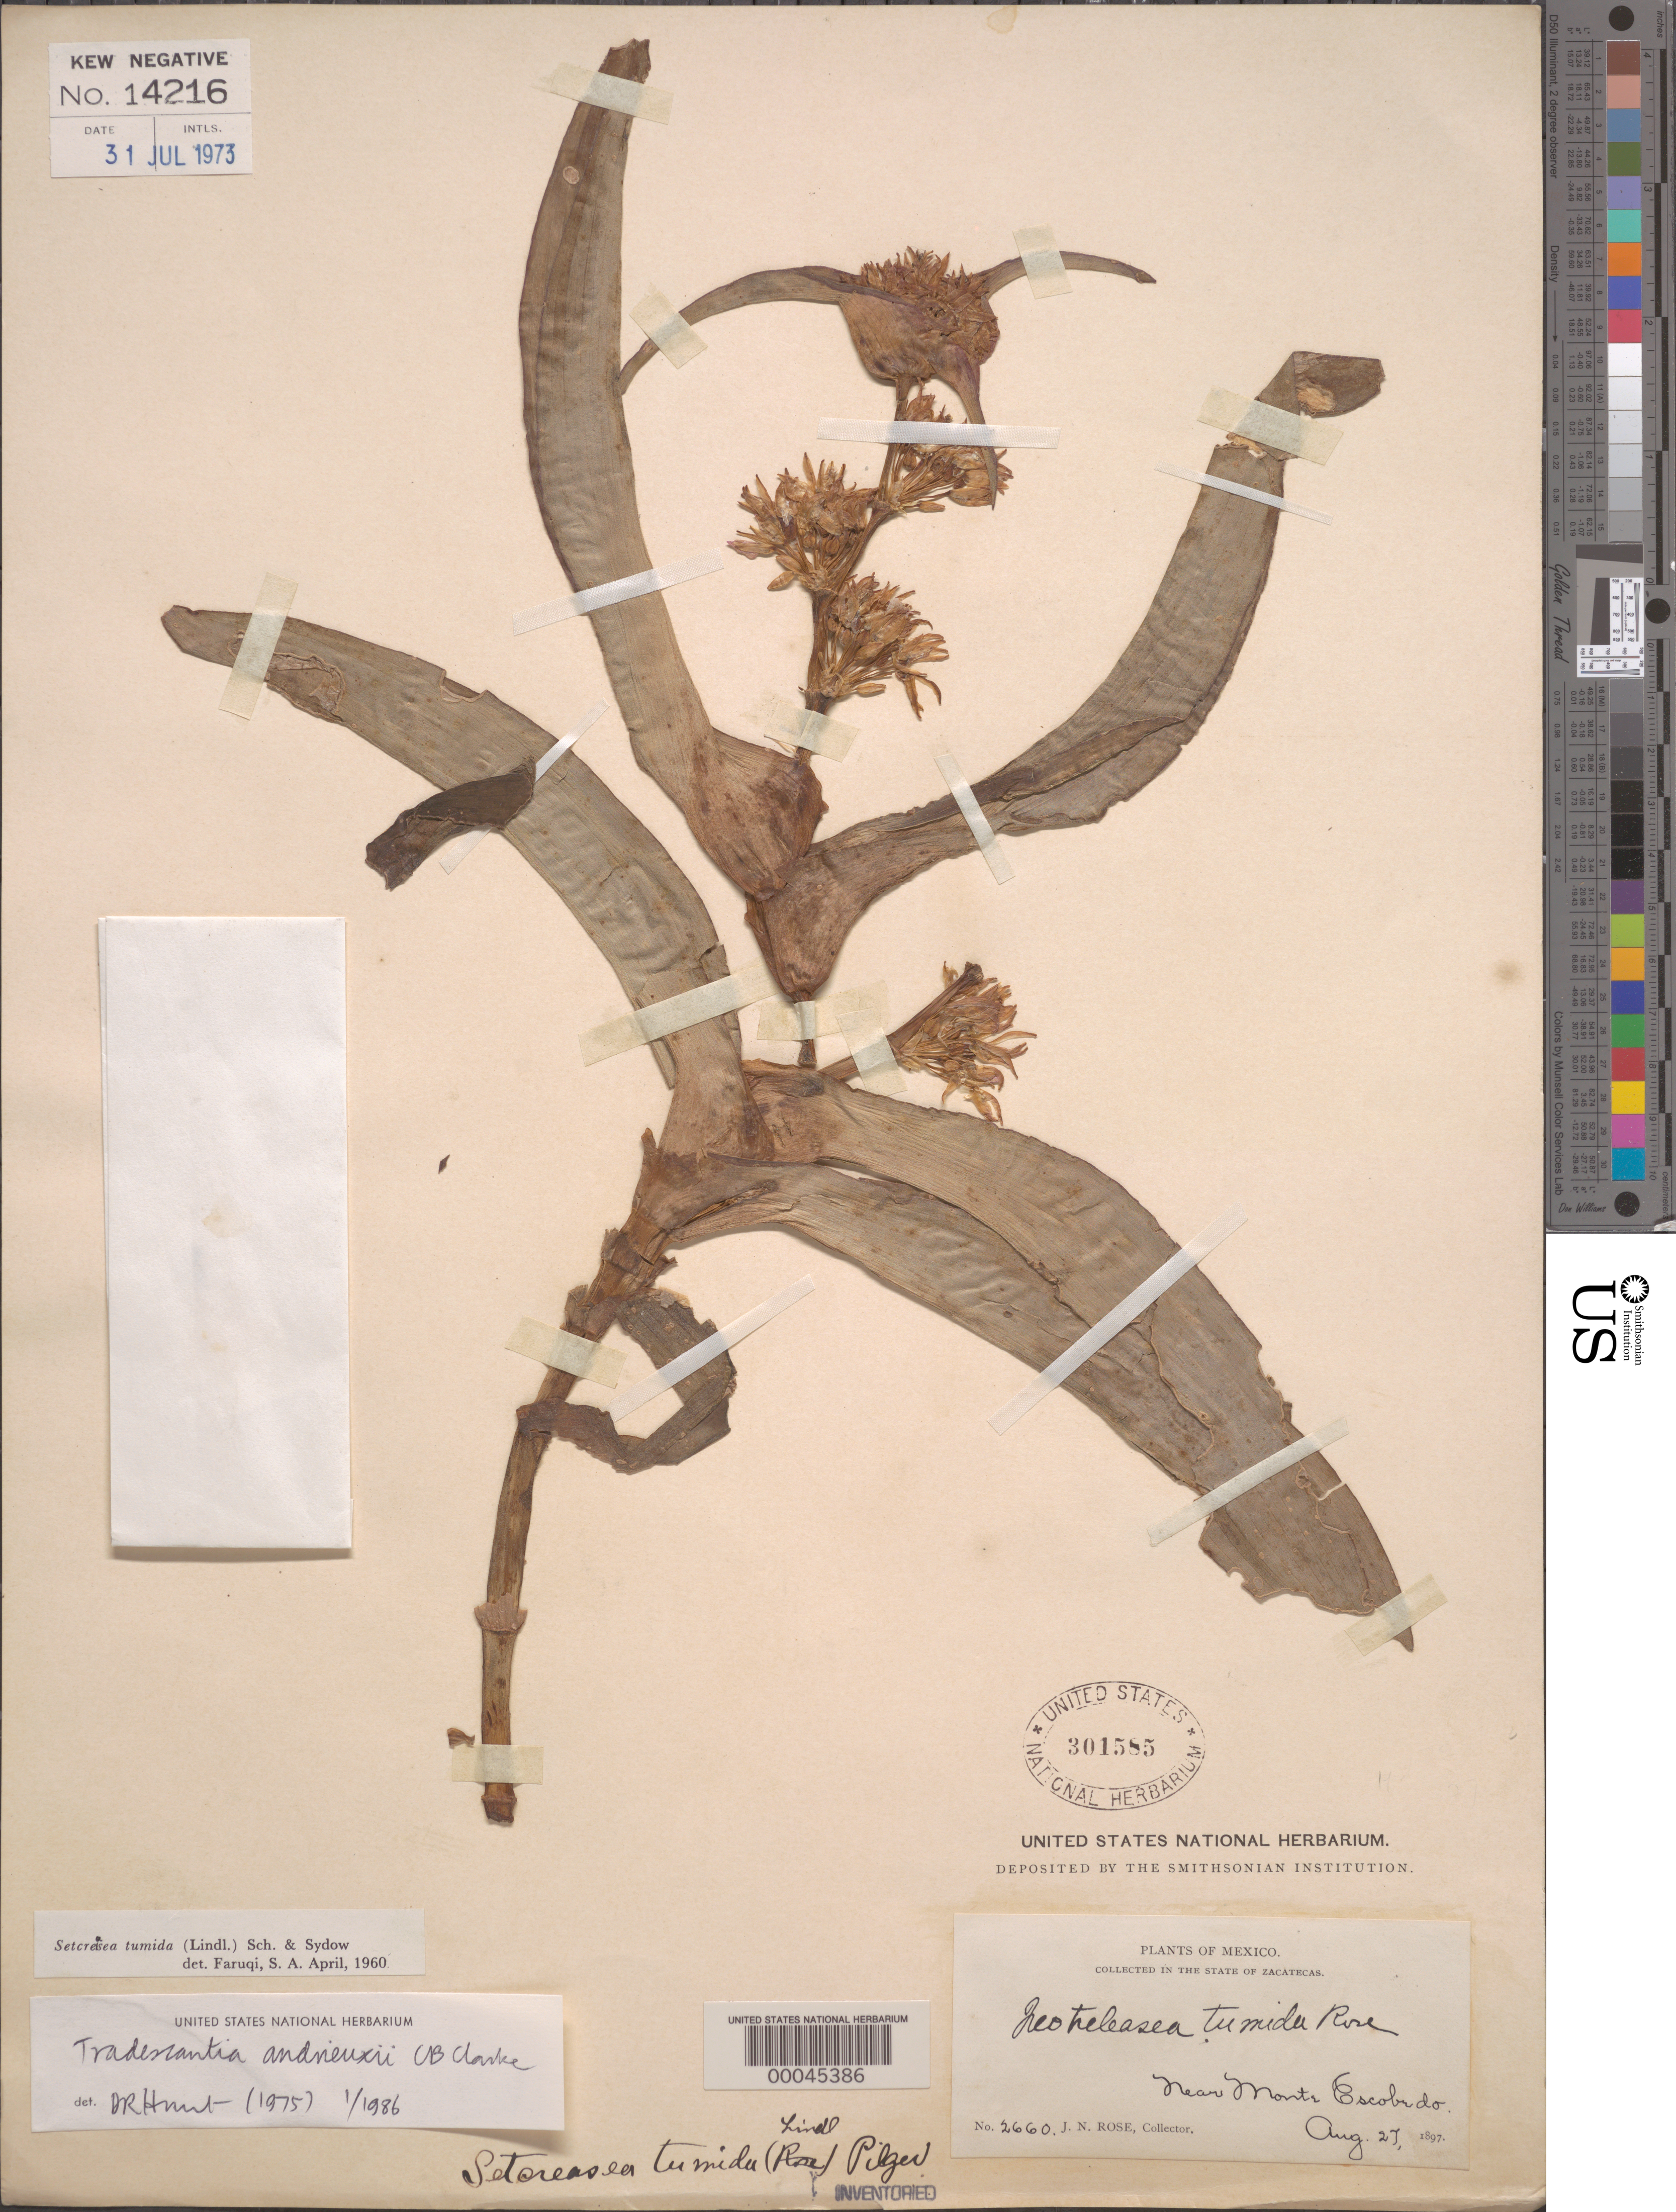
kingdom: Plantae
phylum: Tracheophyta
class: Liliopsida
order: Commelinales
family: Commelinaceae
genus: Tradescantia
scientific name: Tradescantia andrieuxii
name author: C.B. Clarke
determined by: Hunt, D. R.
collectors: J. N. Rose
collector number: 2660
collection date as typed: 27 Aug 1897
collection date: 1897-08-27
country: Mexico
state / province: Zacatecas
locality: Near monte escobedo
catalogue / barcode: US 301585